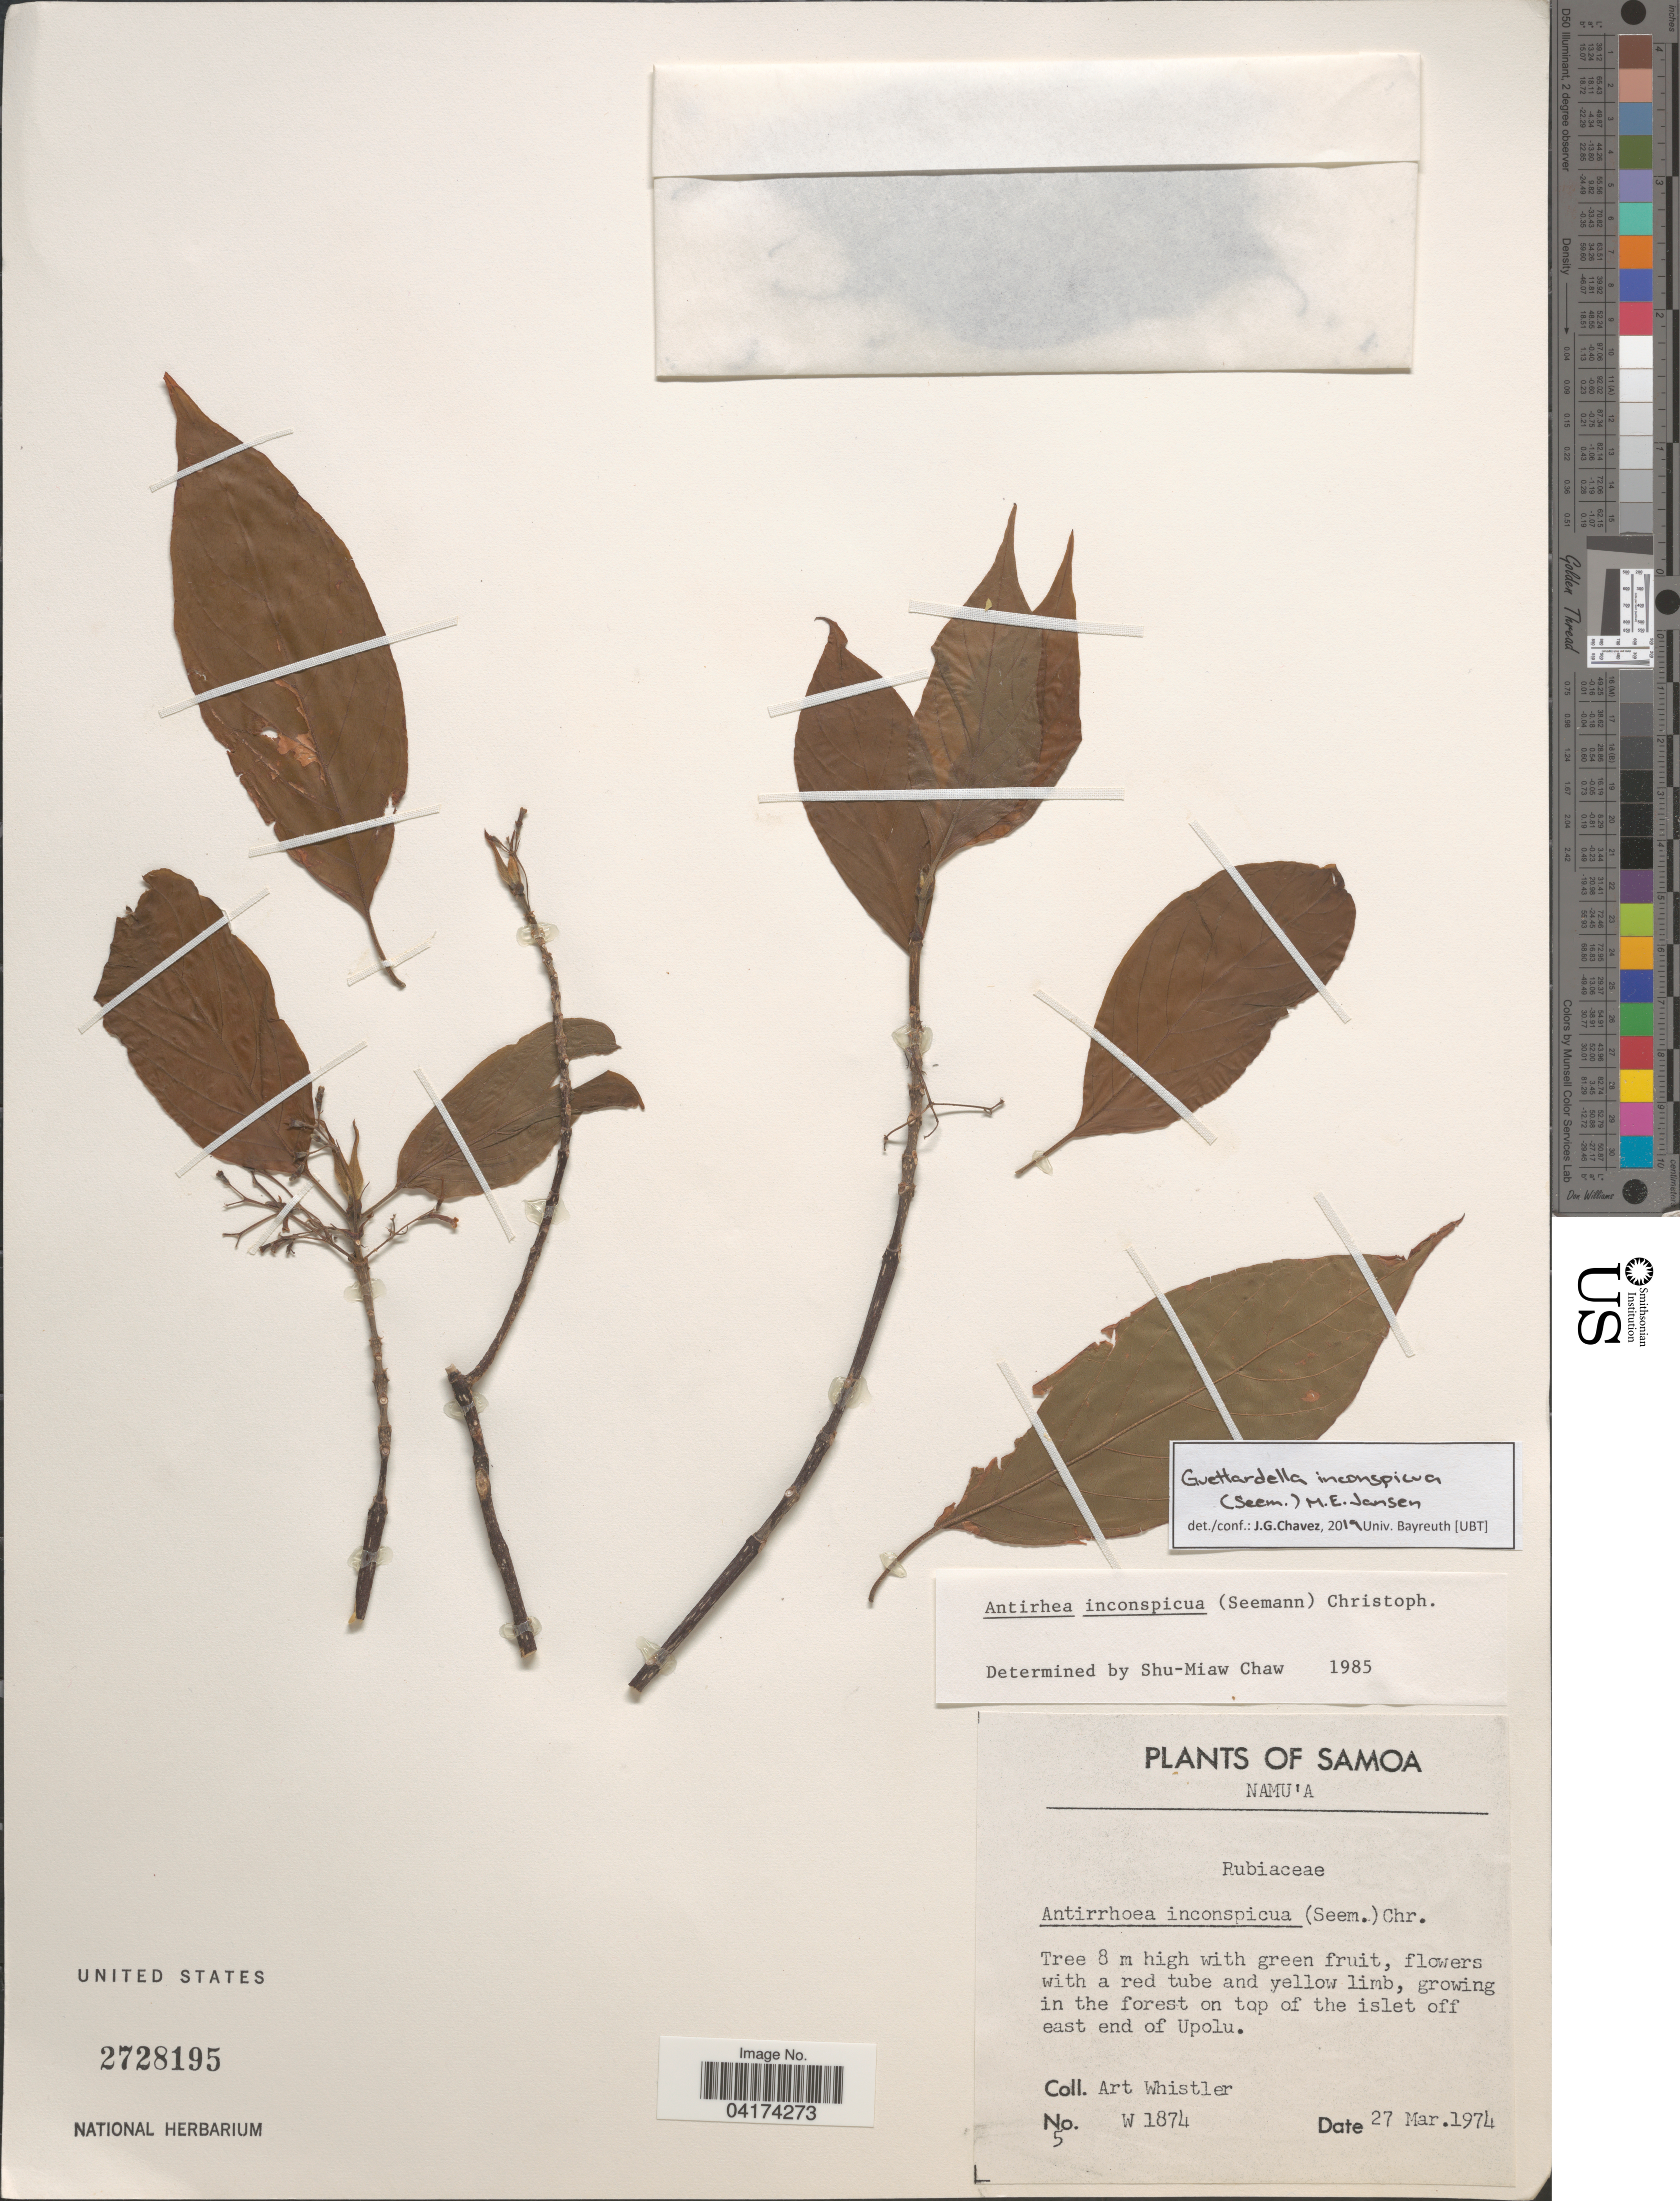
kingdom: Plantae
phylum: Tracheophyta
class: Magnoliopsida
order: Gentianales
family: Rubiaceae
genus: Guettardella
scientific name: Guettardella inconspicua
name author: (Seem.) M. E. Jansen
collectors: A. Whistler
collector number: W1874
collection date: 1974-03-27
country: Samoa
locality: Samoa. Namu'a. Growing in the foest on top of the islet off east end of Upolu.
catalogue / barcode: US 2728195